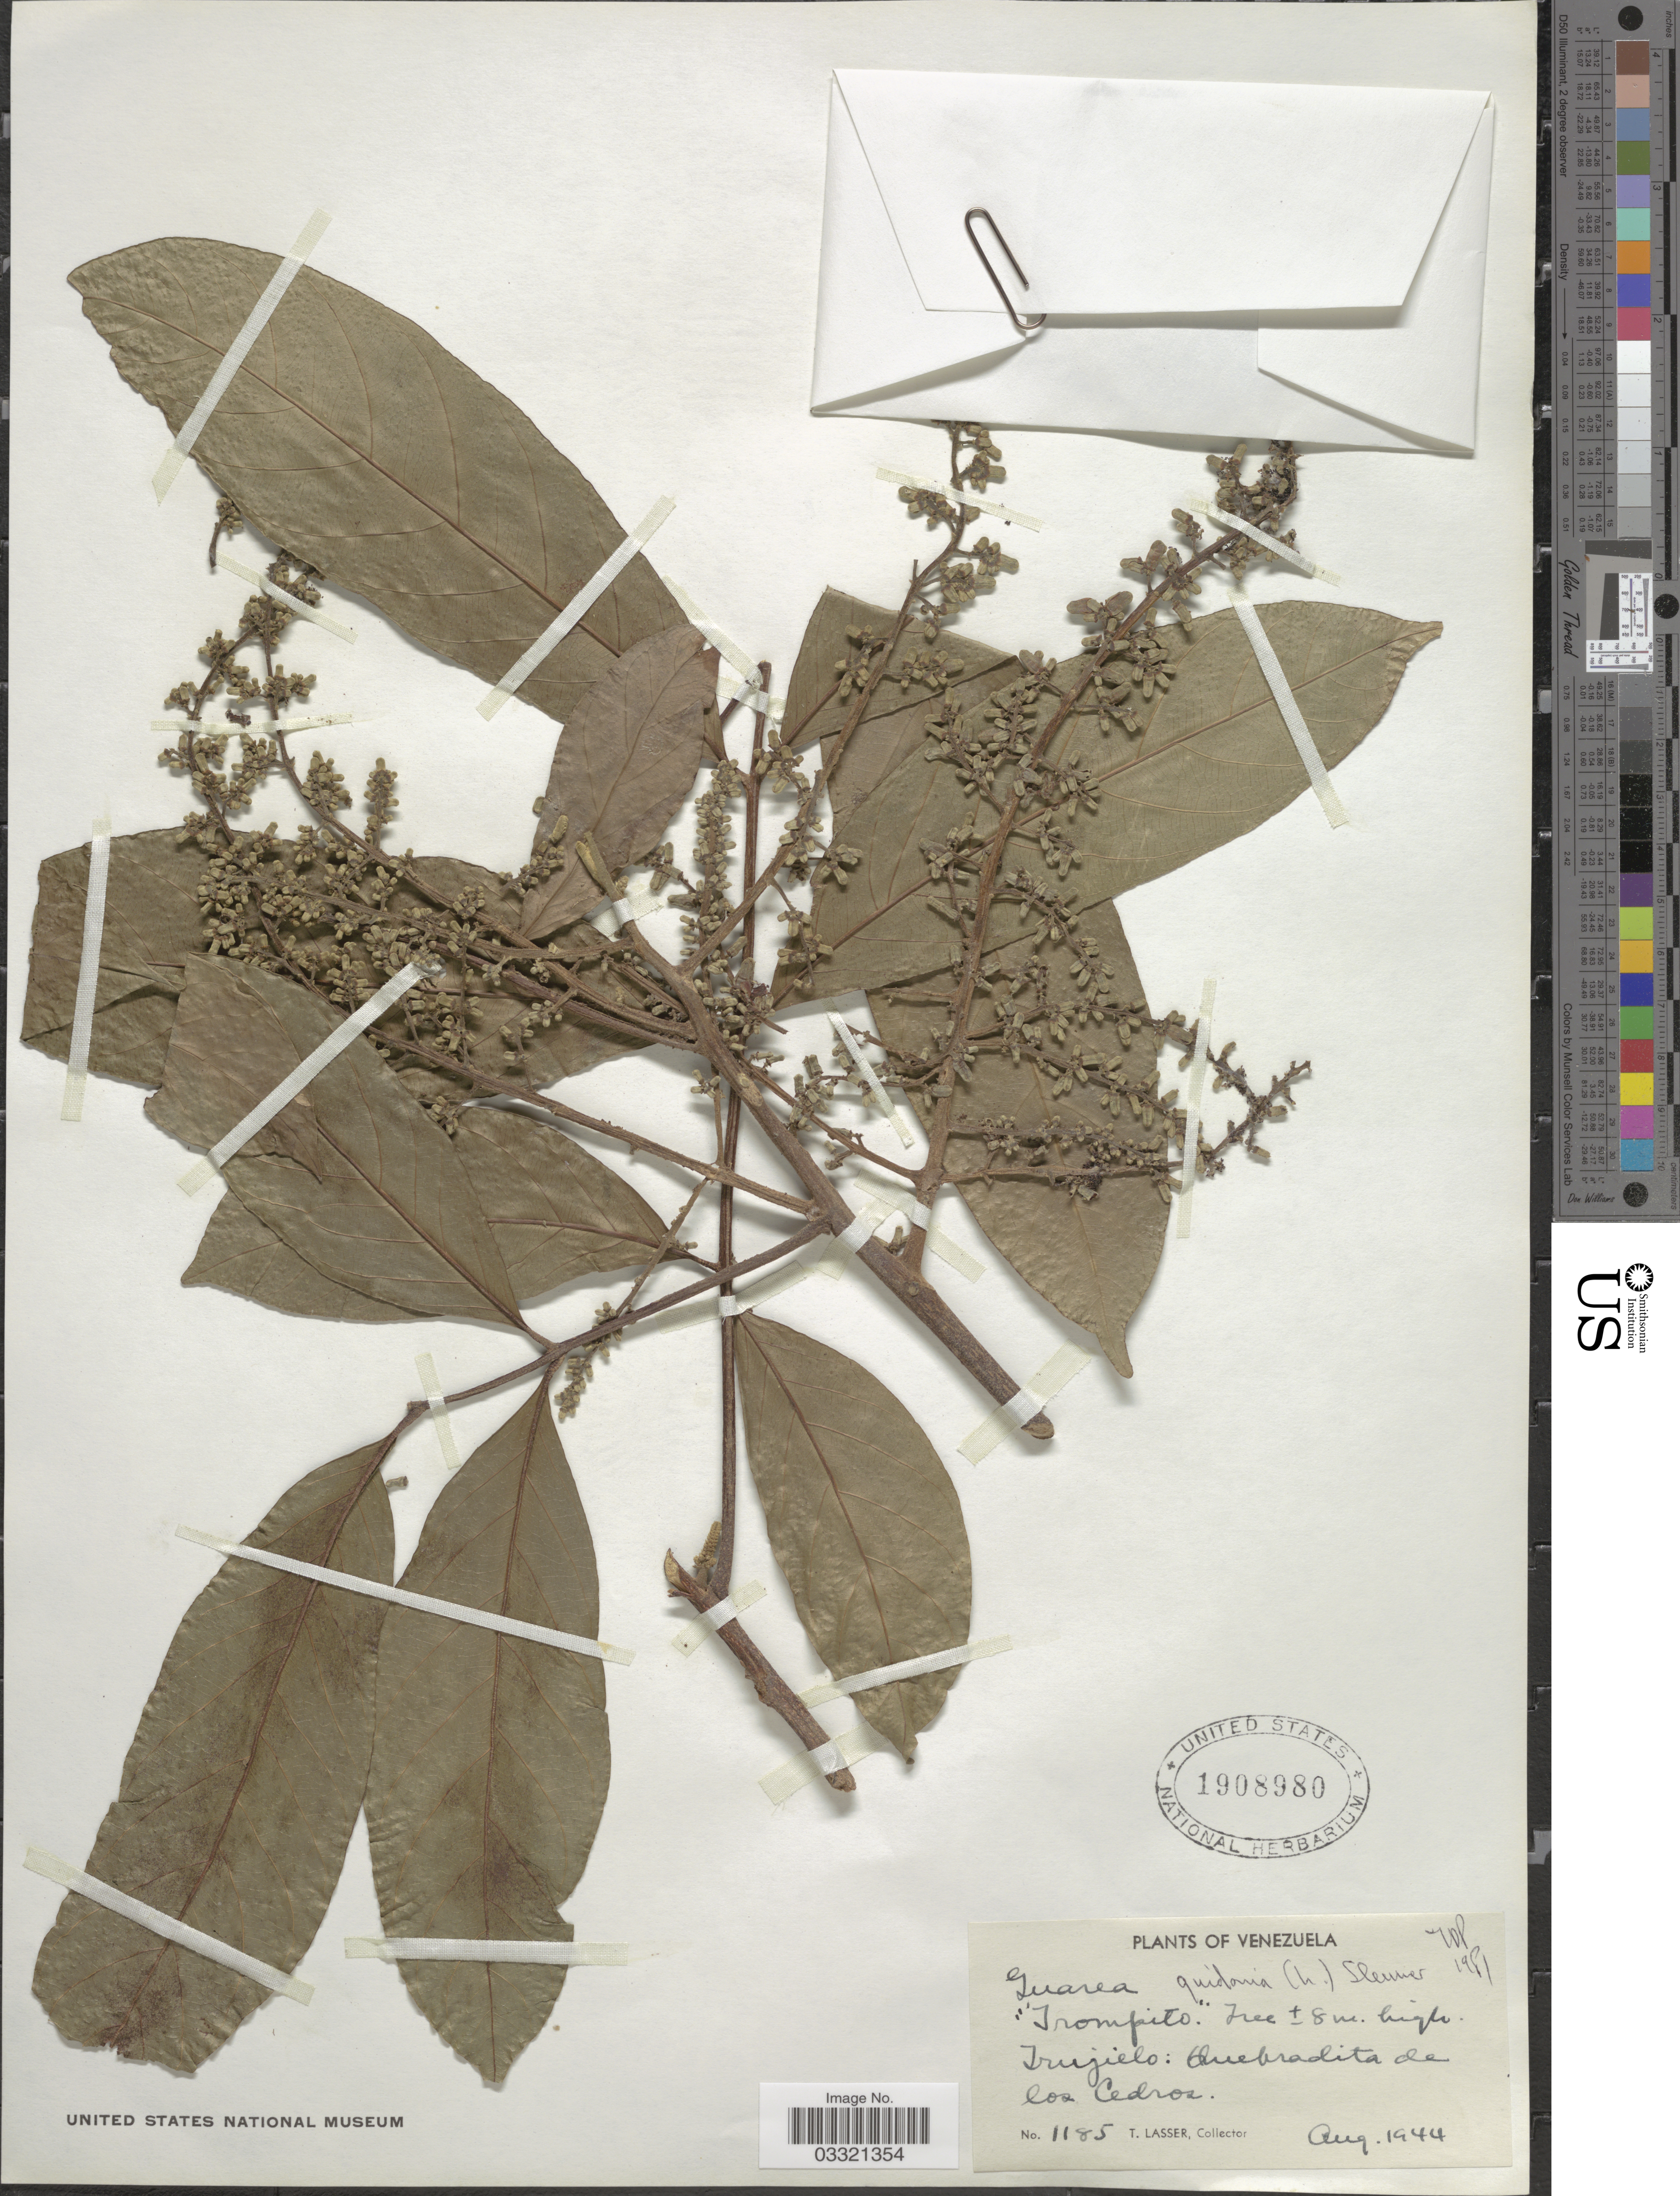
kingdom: Plantae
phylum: Tracheophyta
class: Magnoliopsida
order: Sapindales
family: Meliaceae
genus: Guarea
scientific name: Guarea guidonia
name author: (L.) Sleumer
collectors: T. Lasser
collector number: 1185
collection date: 1944-08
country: Venezuela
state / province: Trujillo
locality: Quebradita de los Cedros.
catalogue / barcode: US 1908980